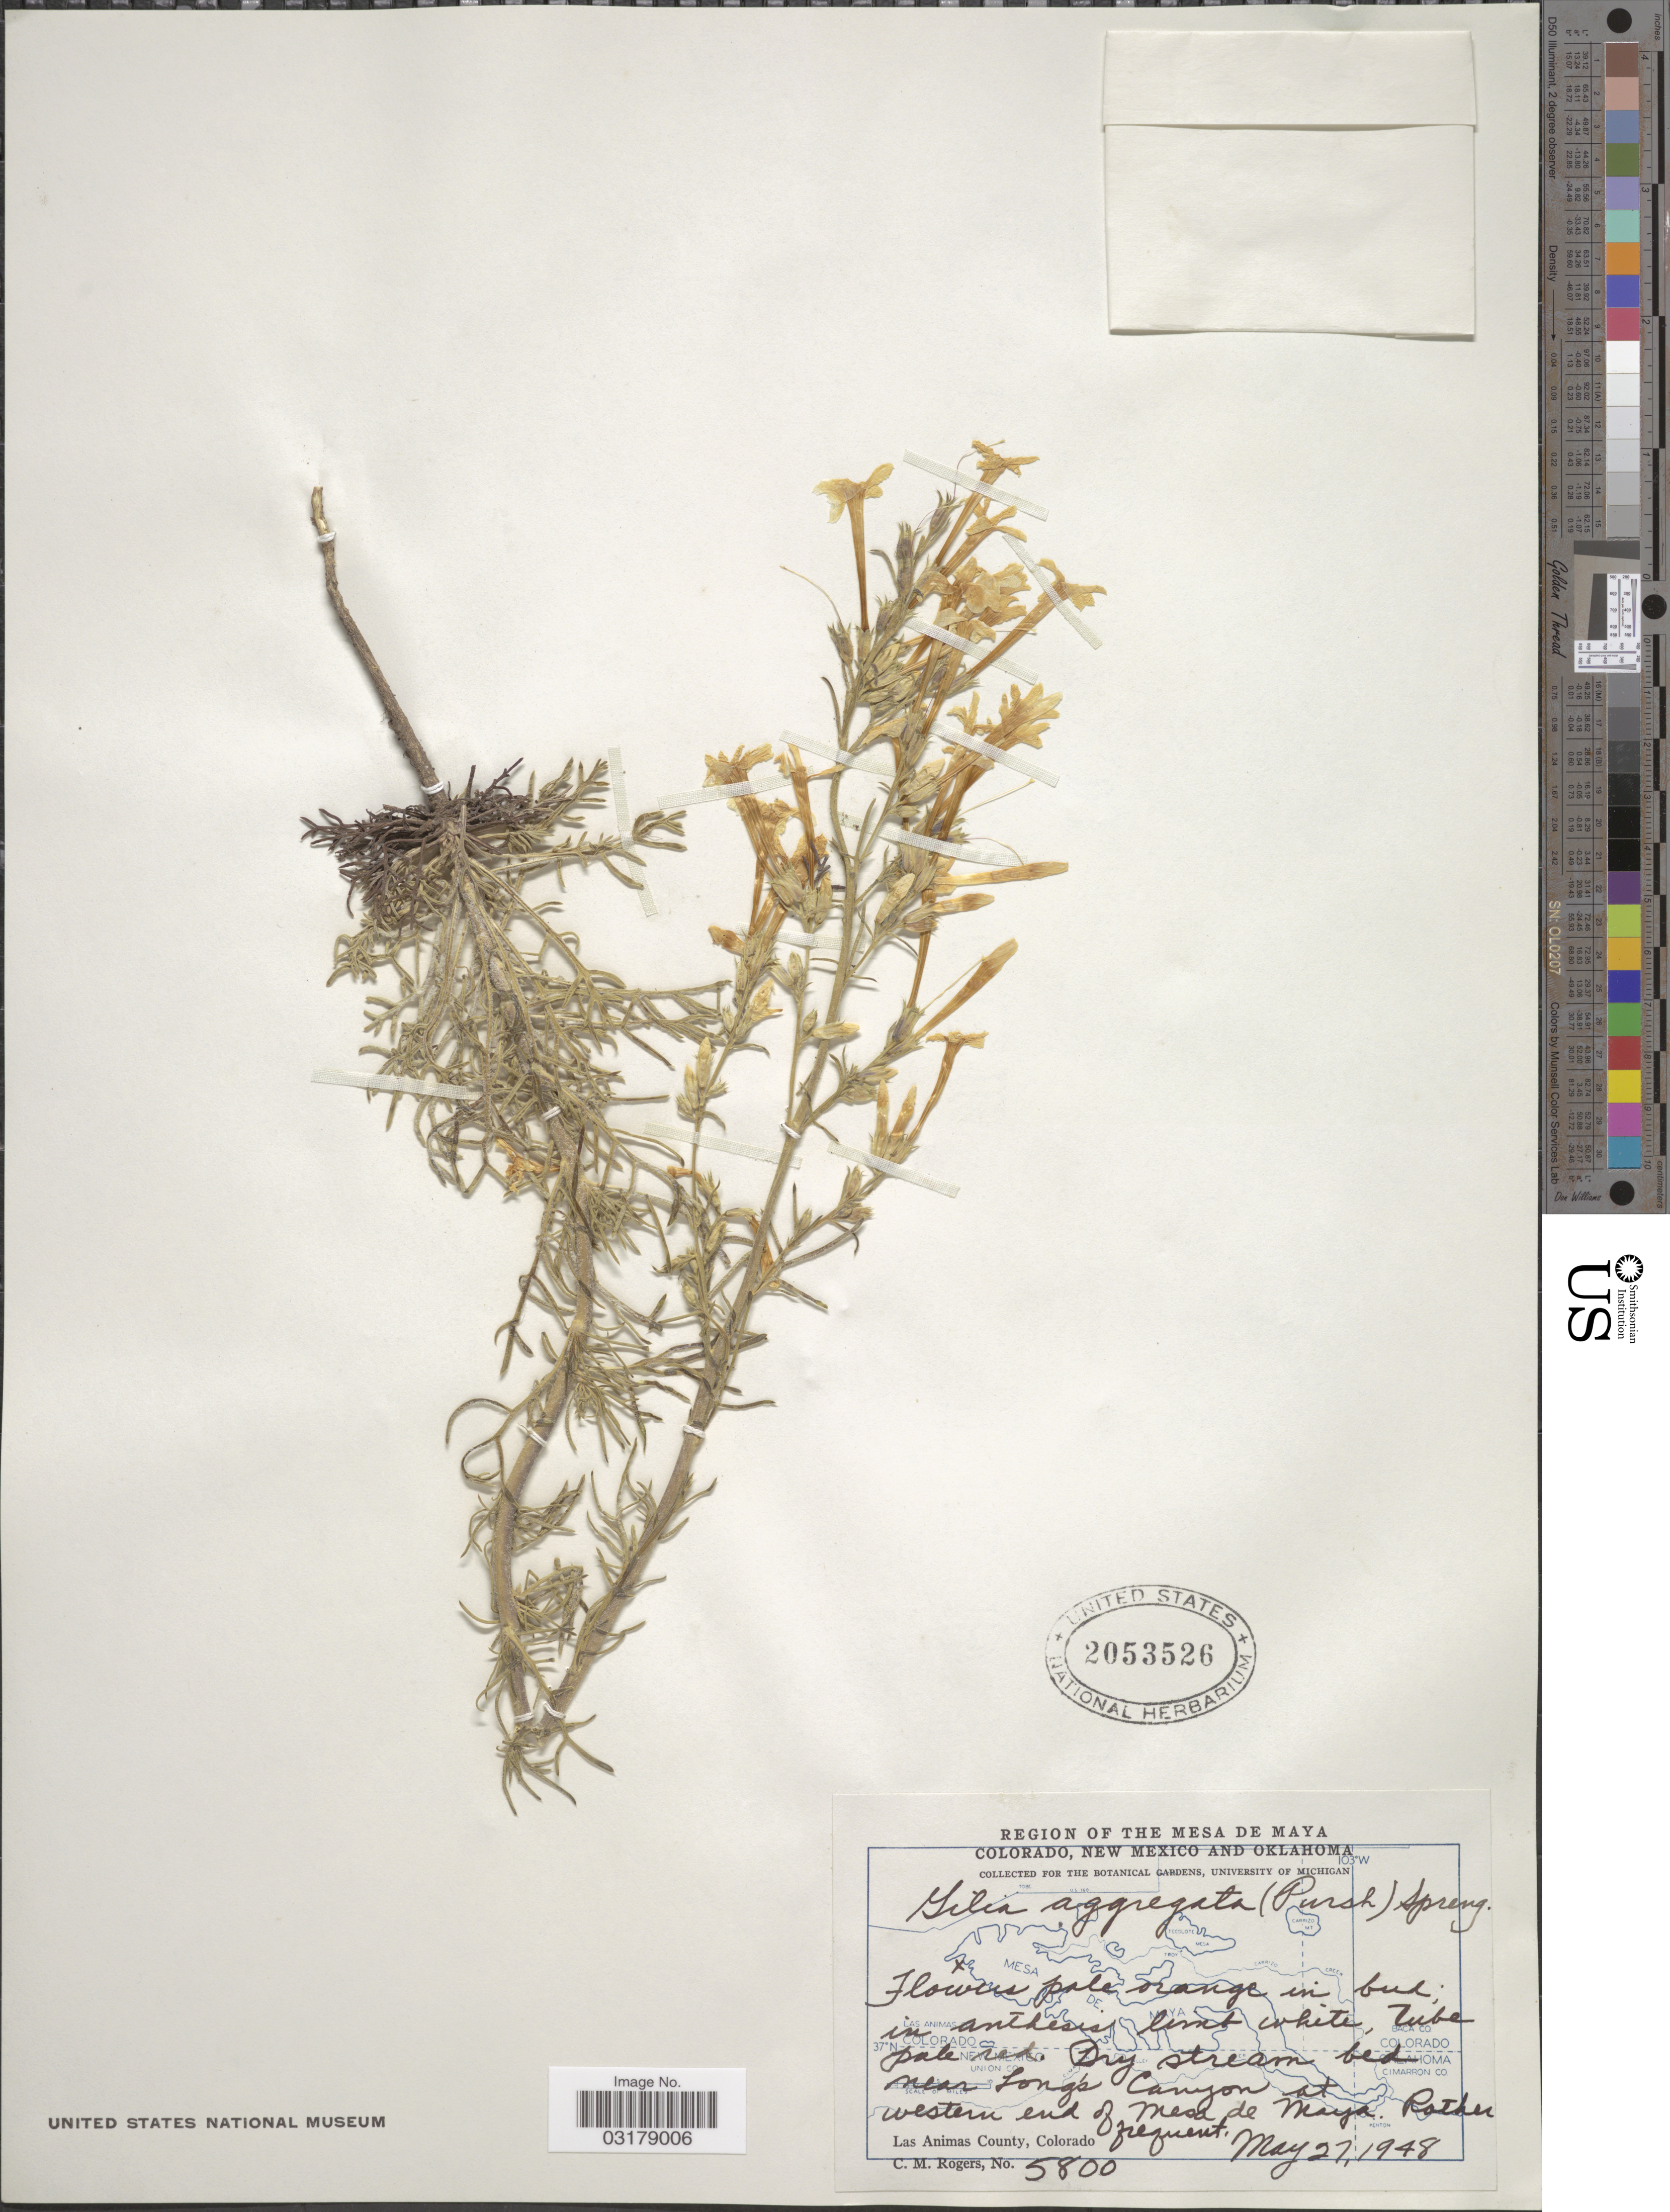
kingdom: Plantae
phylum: Tracheophyta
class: Magnoliopsida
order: Ericales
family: Polemoniaceae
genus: Ipomopsis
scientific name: Ipomopsis aggregata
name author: (Pursh) V.E. Grant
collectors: C. M. Rogers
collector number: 5800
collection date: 1948-05-27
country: United States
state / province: Colorado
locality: Region of the Mesa de Maya. Near Long's Canyon at western end of Mesa de Maya. Las Animas County.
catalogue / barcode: US 2053526